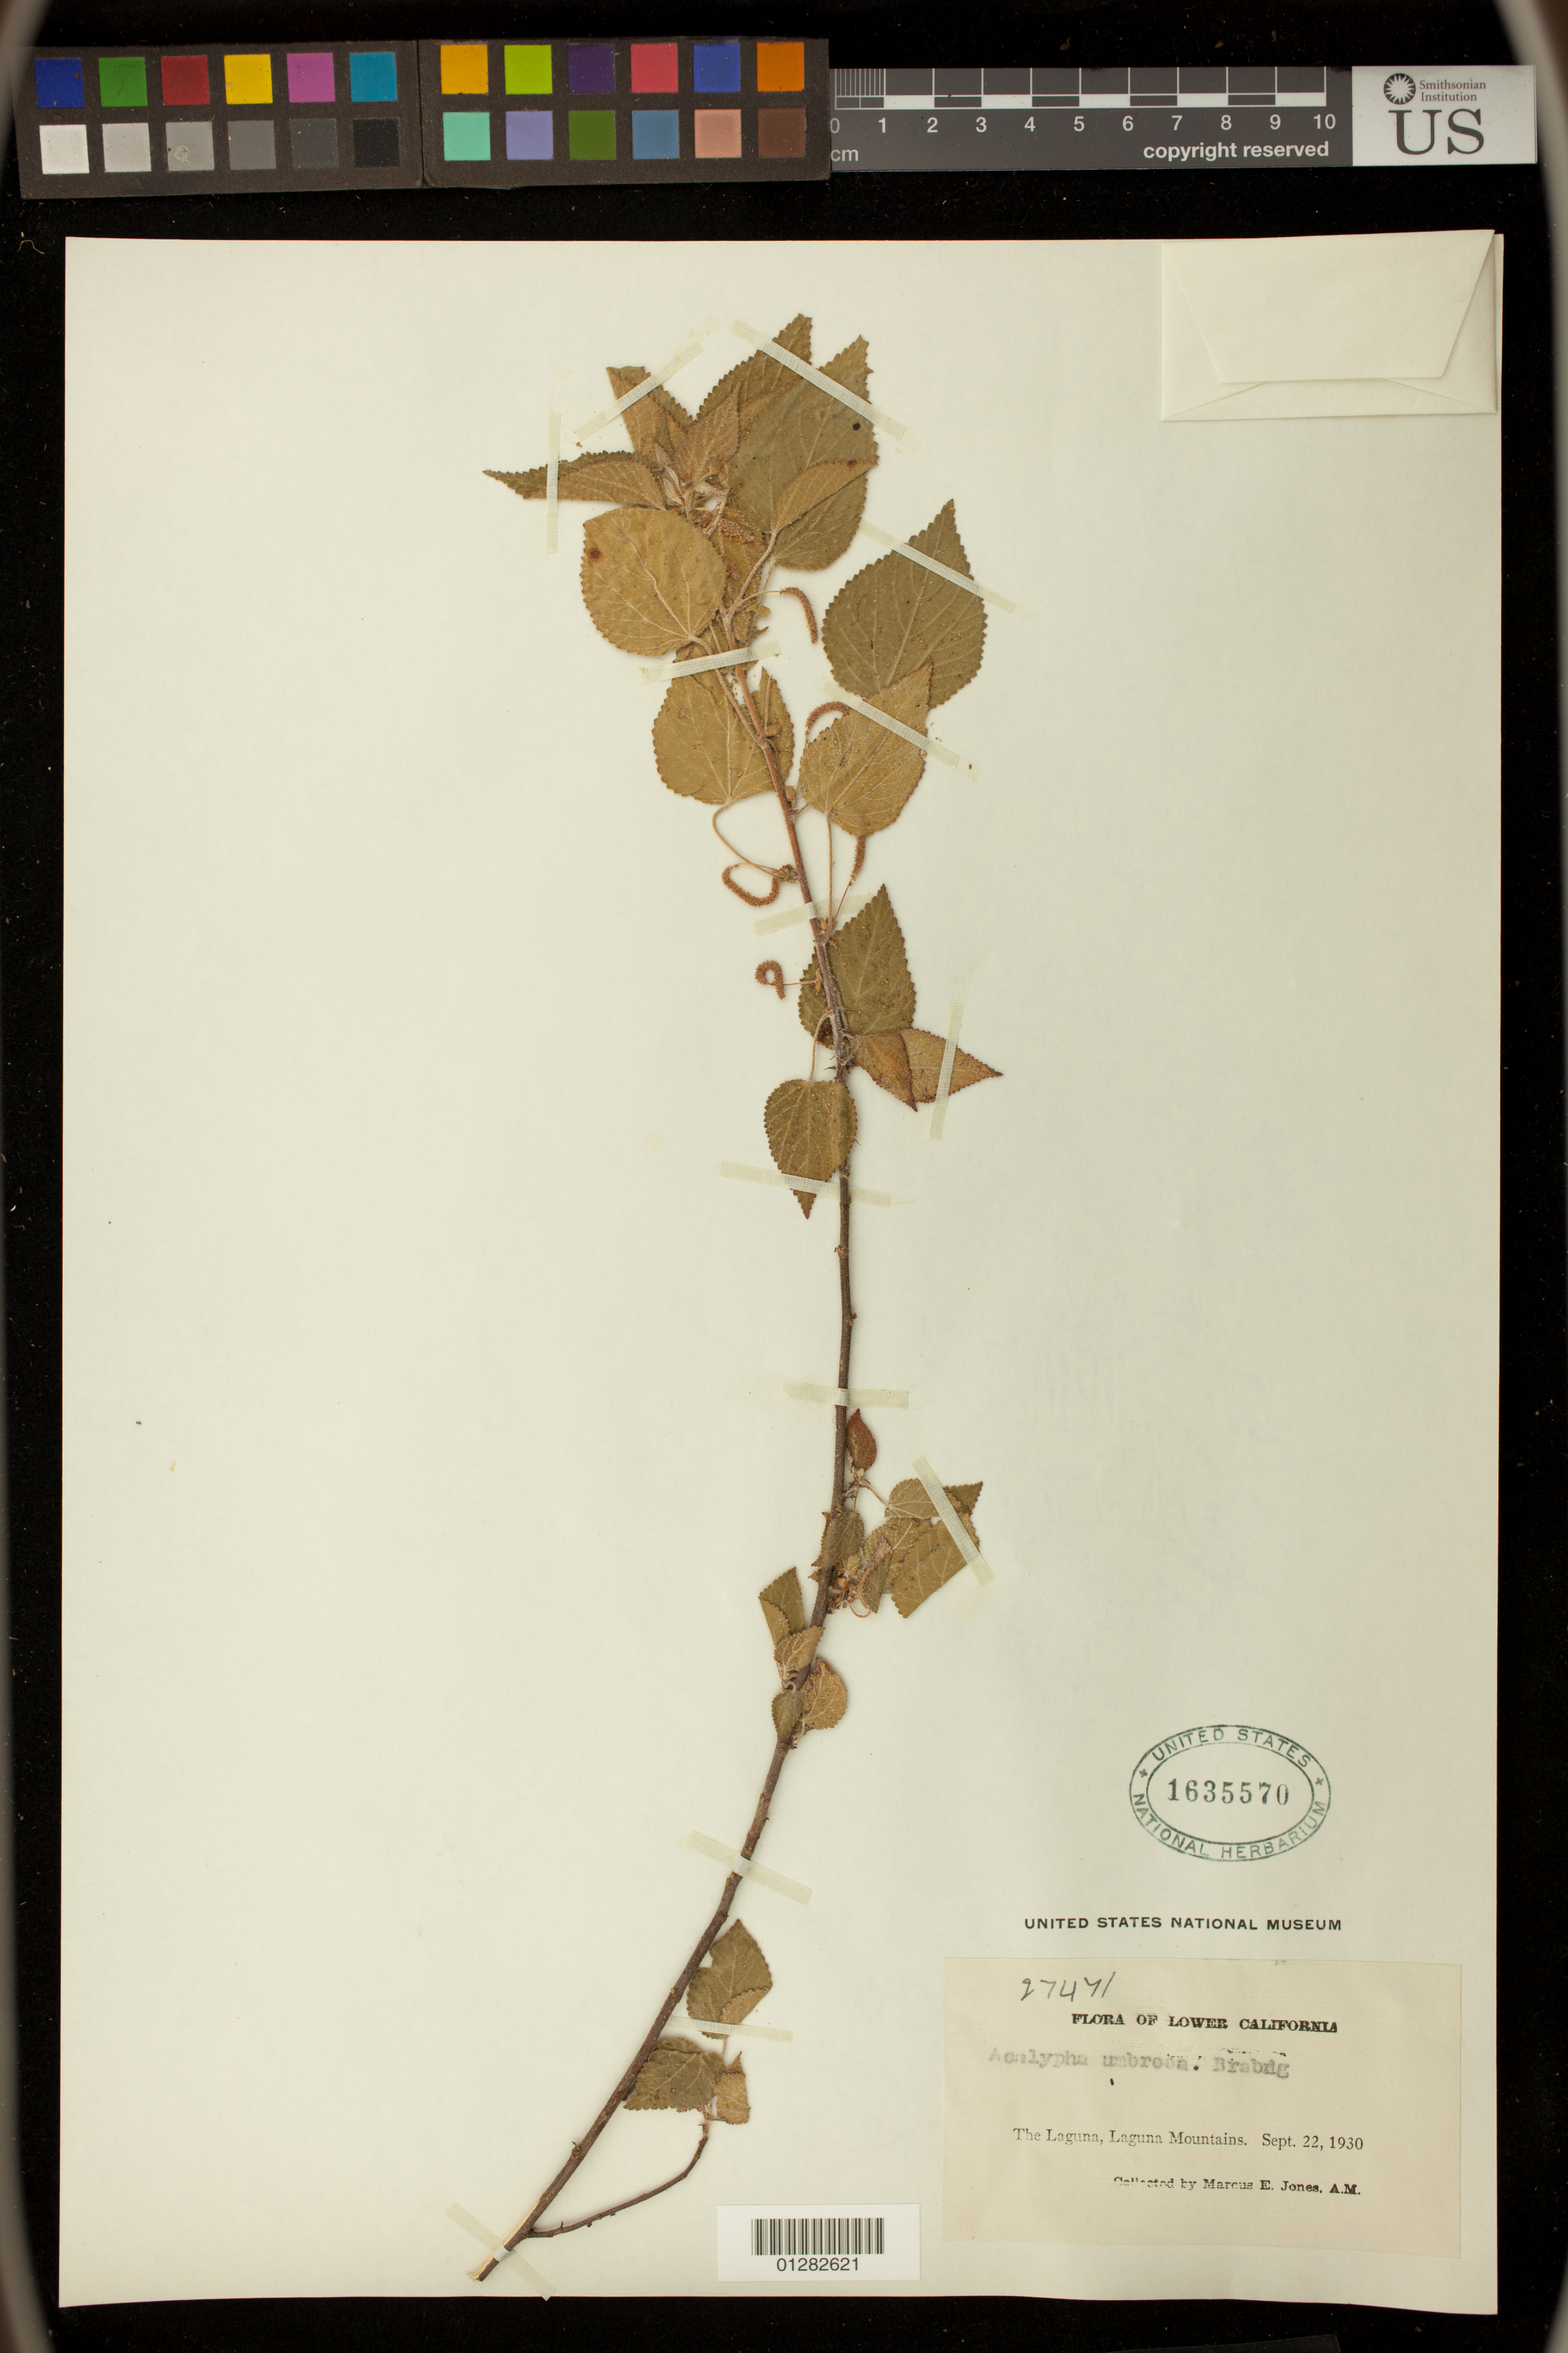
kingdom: Plantae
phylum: Tracheophyta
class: Magnoliopsida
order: Malpighiales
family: Euphorbiaceae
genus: Acalypha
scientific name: Acalypha umbrosa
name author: Brandegee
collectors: E. Palmer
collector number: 27471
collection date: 1930-09-30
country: United States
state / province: California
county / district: Orange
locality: The Laguna, Laguna Mountains.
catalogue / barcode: US 1635570